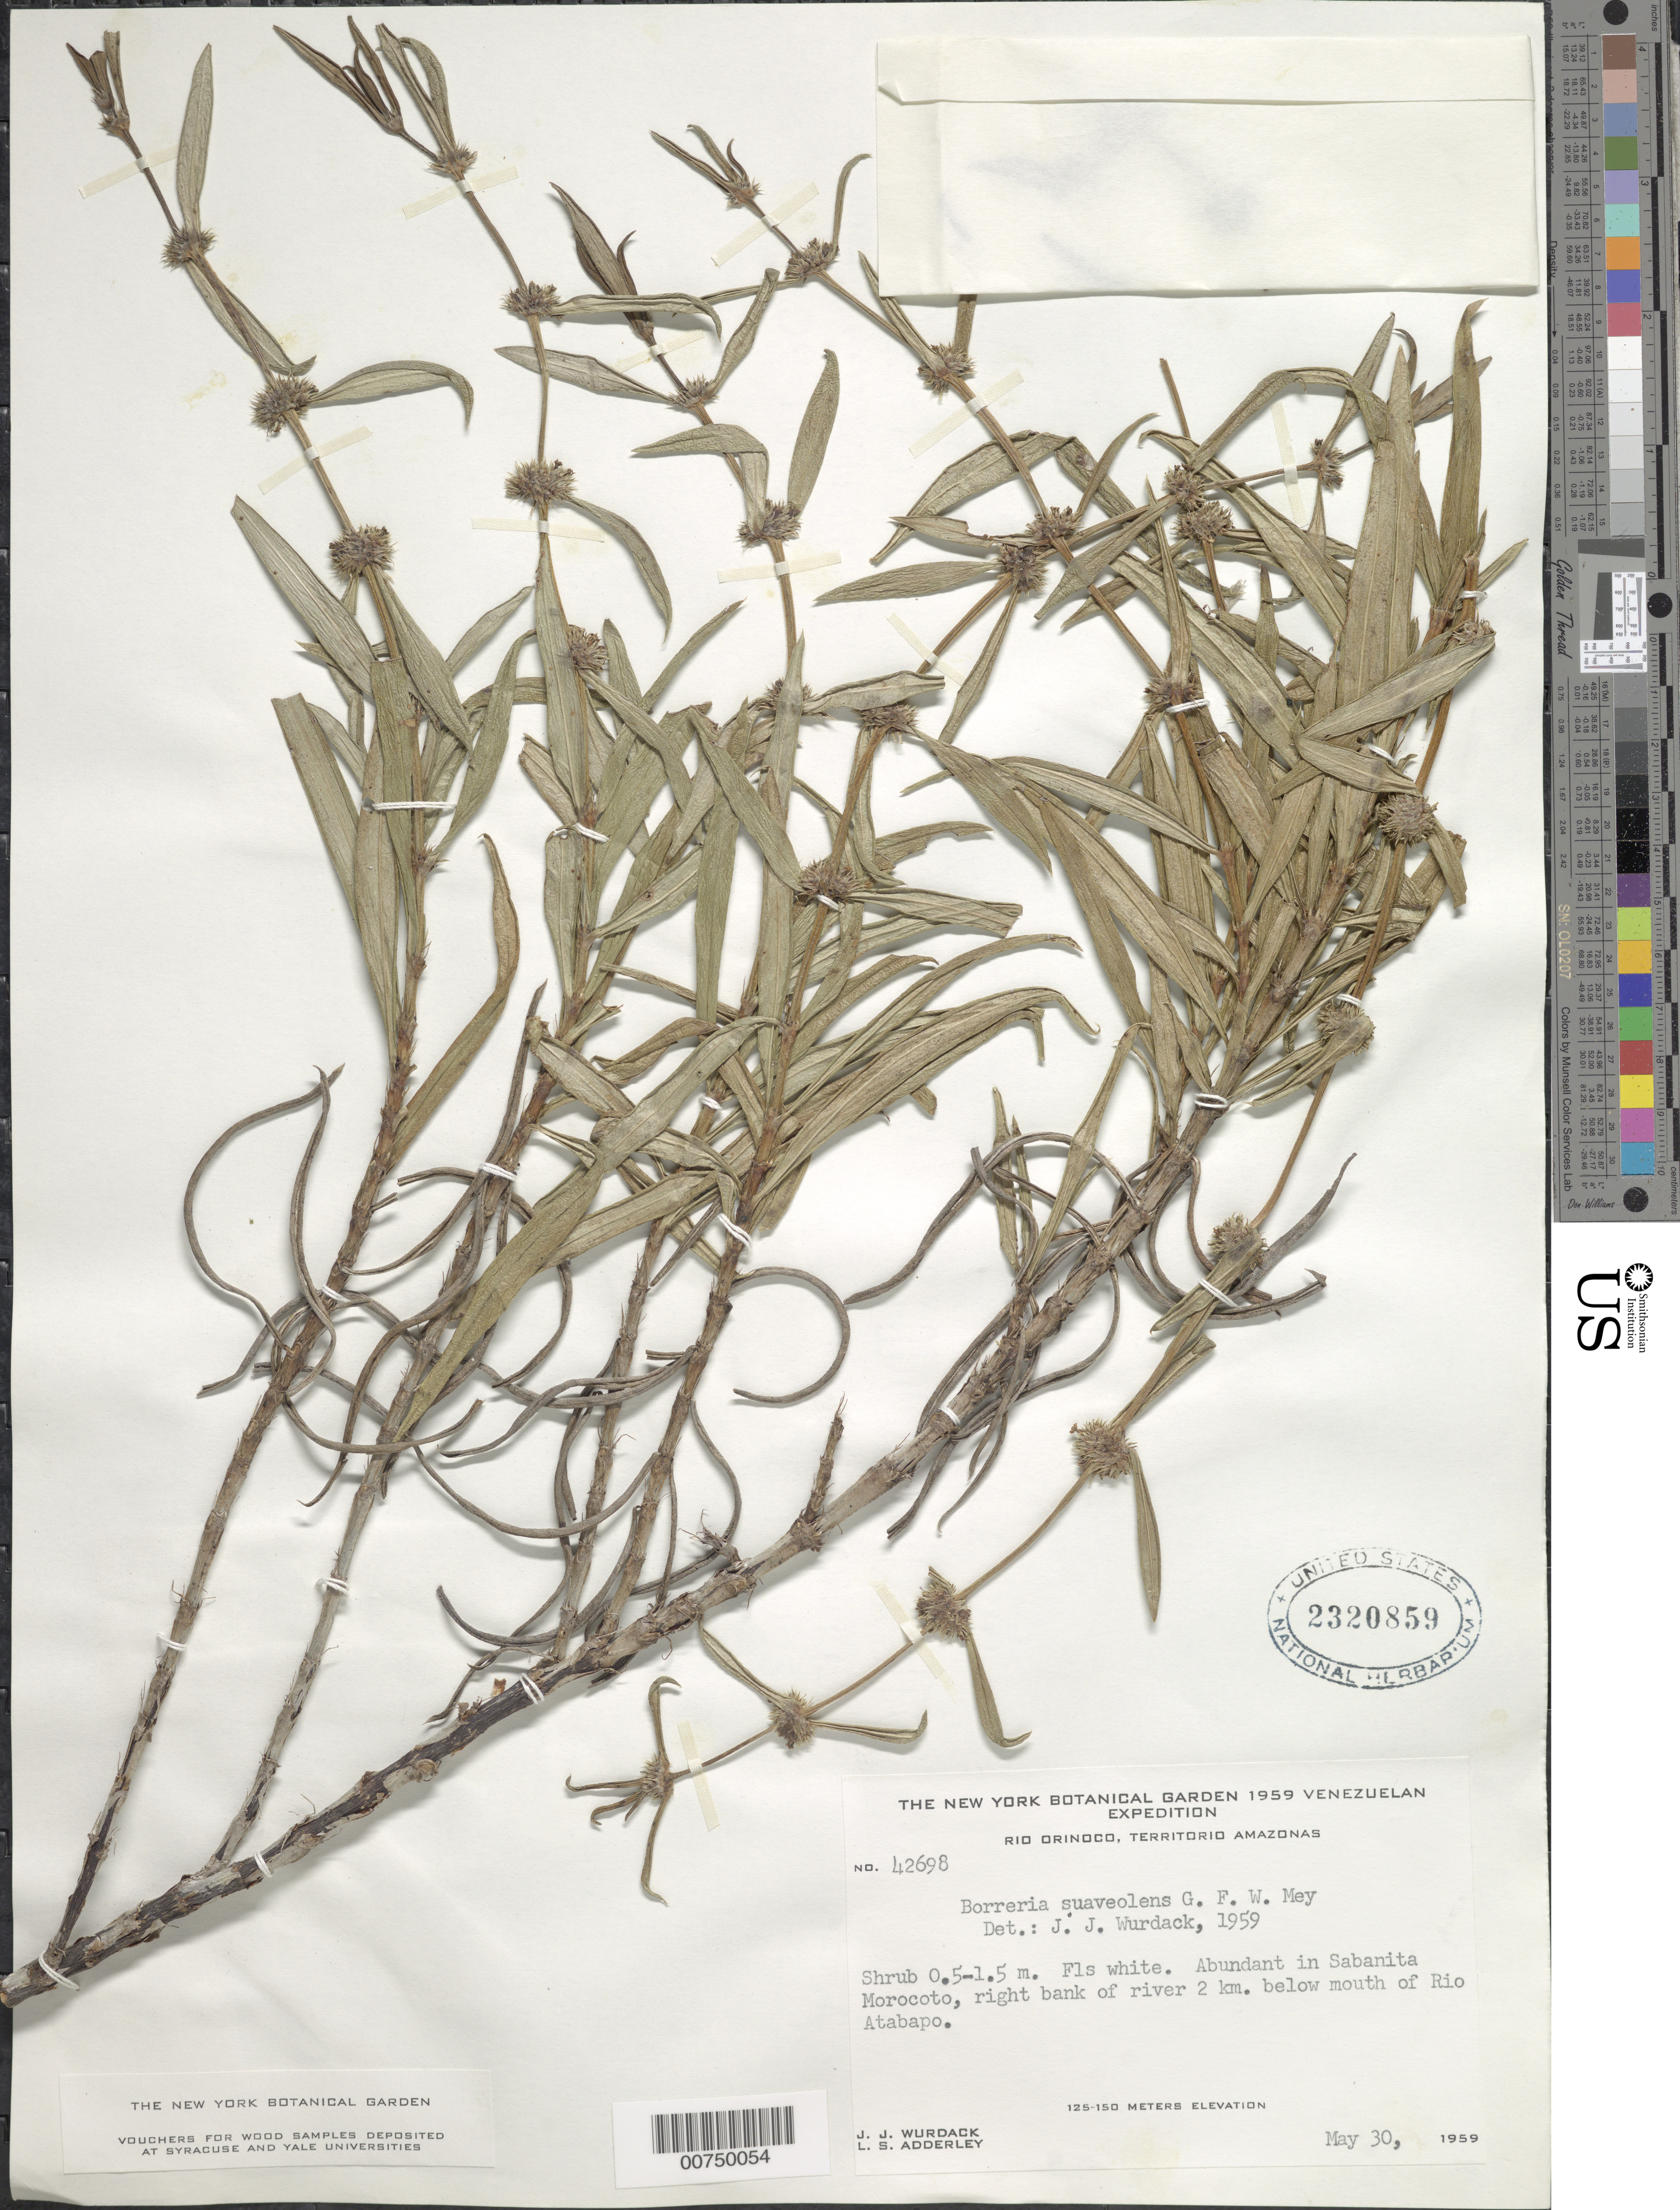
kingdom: Plantae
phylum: Tracheophyta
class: Magnoliopsida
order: Gentianales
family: Rubiaceae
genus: Borreria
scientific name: Borreria suaveolens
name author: G. Mey.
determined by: Wurdack, John J., (US), US (UNITED STATES)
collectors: J. J. Wurdack & L. S. Adderley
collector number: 42698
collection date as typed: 30-May-59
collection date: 1959-05-30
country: Venezuela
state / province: Amazonas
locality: Río Orinoco, right bank; Sabanita Morocoto, 2 km below mouth of Río Atabapo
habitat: Sabanita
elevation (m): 125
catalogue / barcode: US 2320859